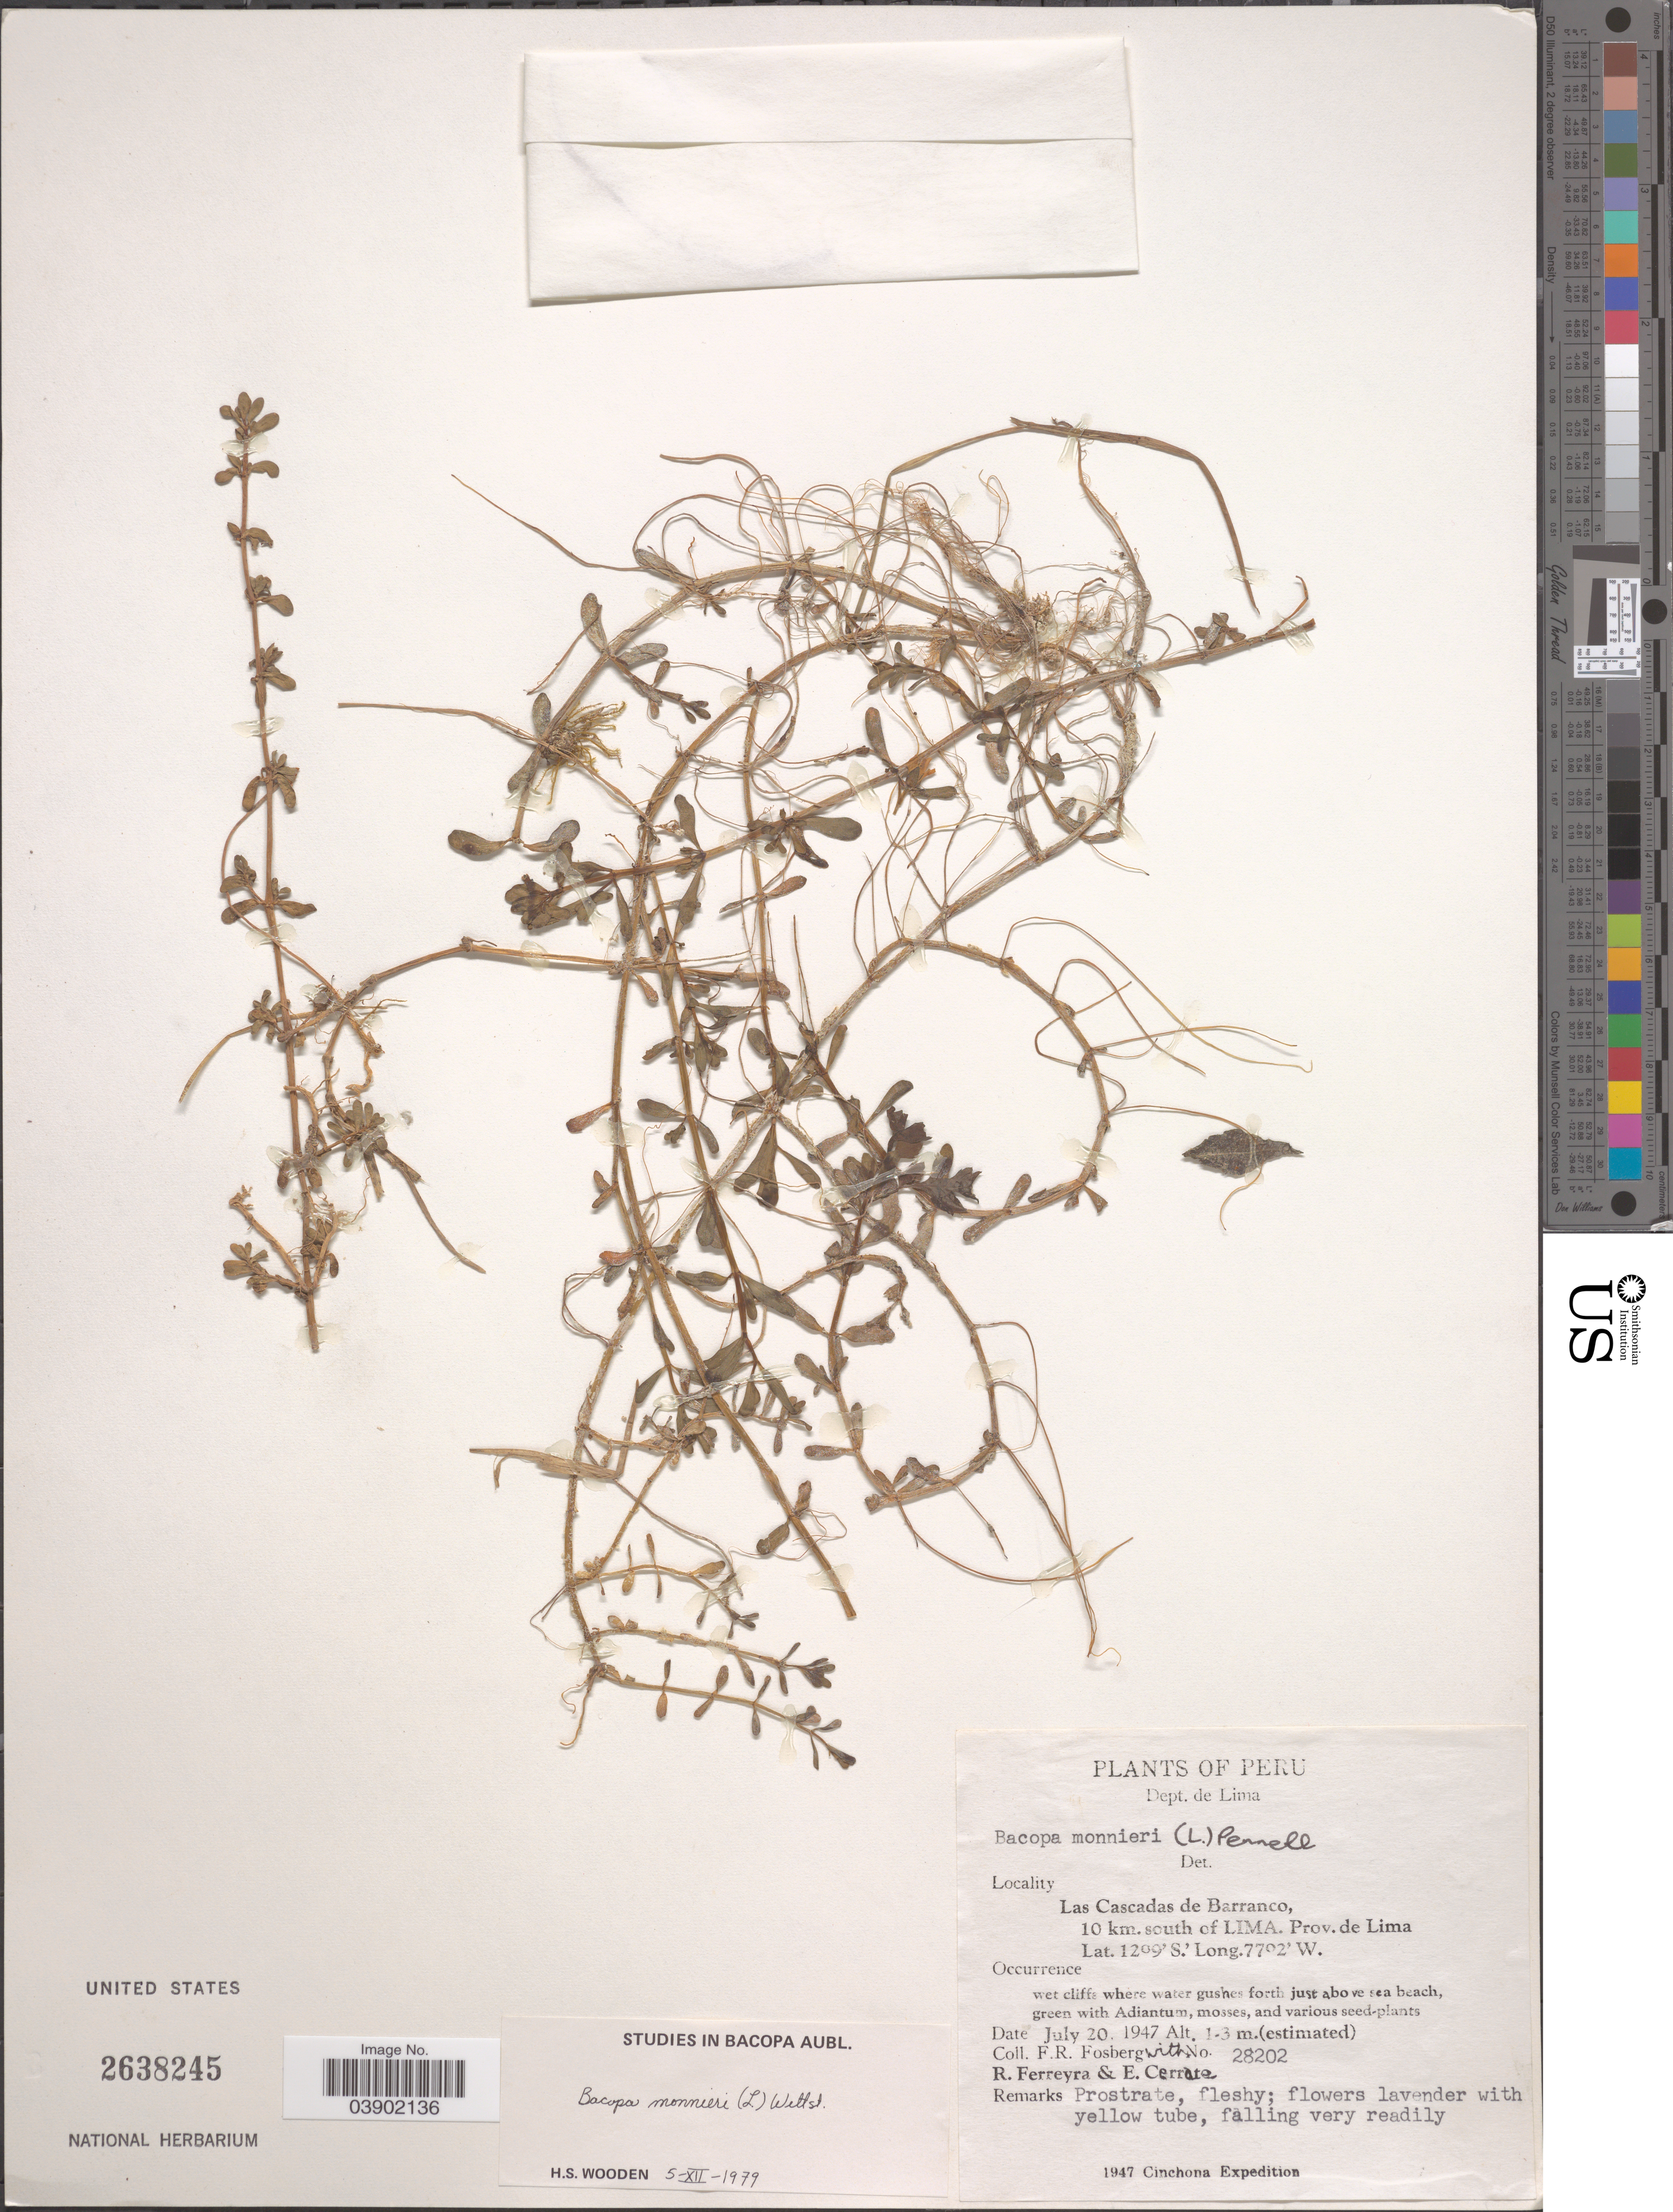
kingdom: Plantae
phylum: Tracheophyta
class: Magnoliopsida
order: Lamiales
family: Plantaginaceae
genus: Bacopa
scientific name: Bacopa monnieri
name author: (L.) Pennell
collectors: F. R. Fosberg, R. A. Ferreyra & E. Cerrate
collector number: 28202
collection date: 1947-07-20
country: Peru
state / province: Lima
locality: Dept. de Lima. Las Cascadas de Barranco, 10 km.south of Lima.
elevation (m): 1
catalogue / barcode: US 2638245